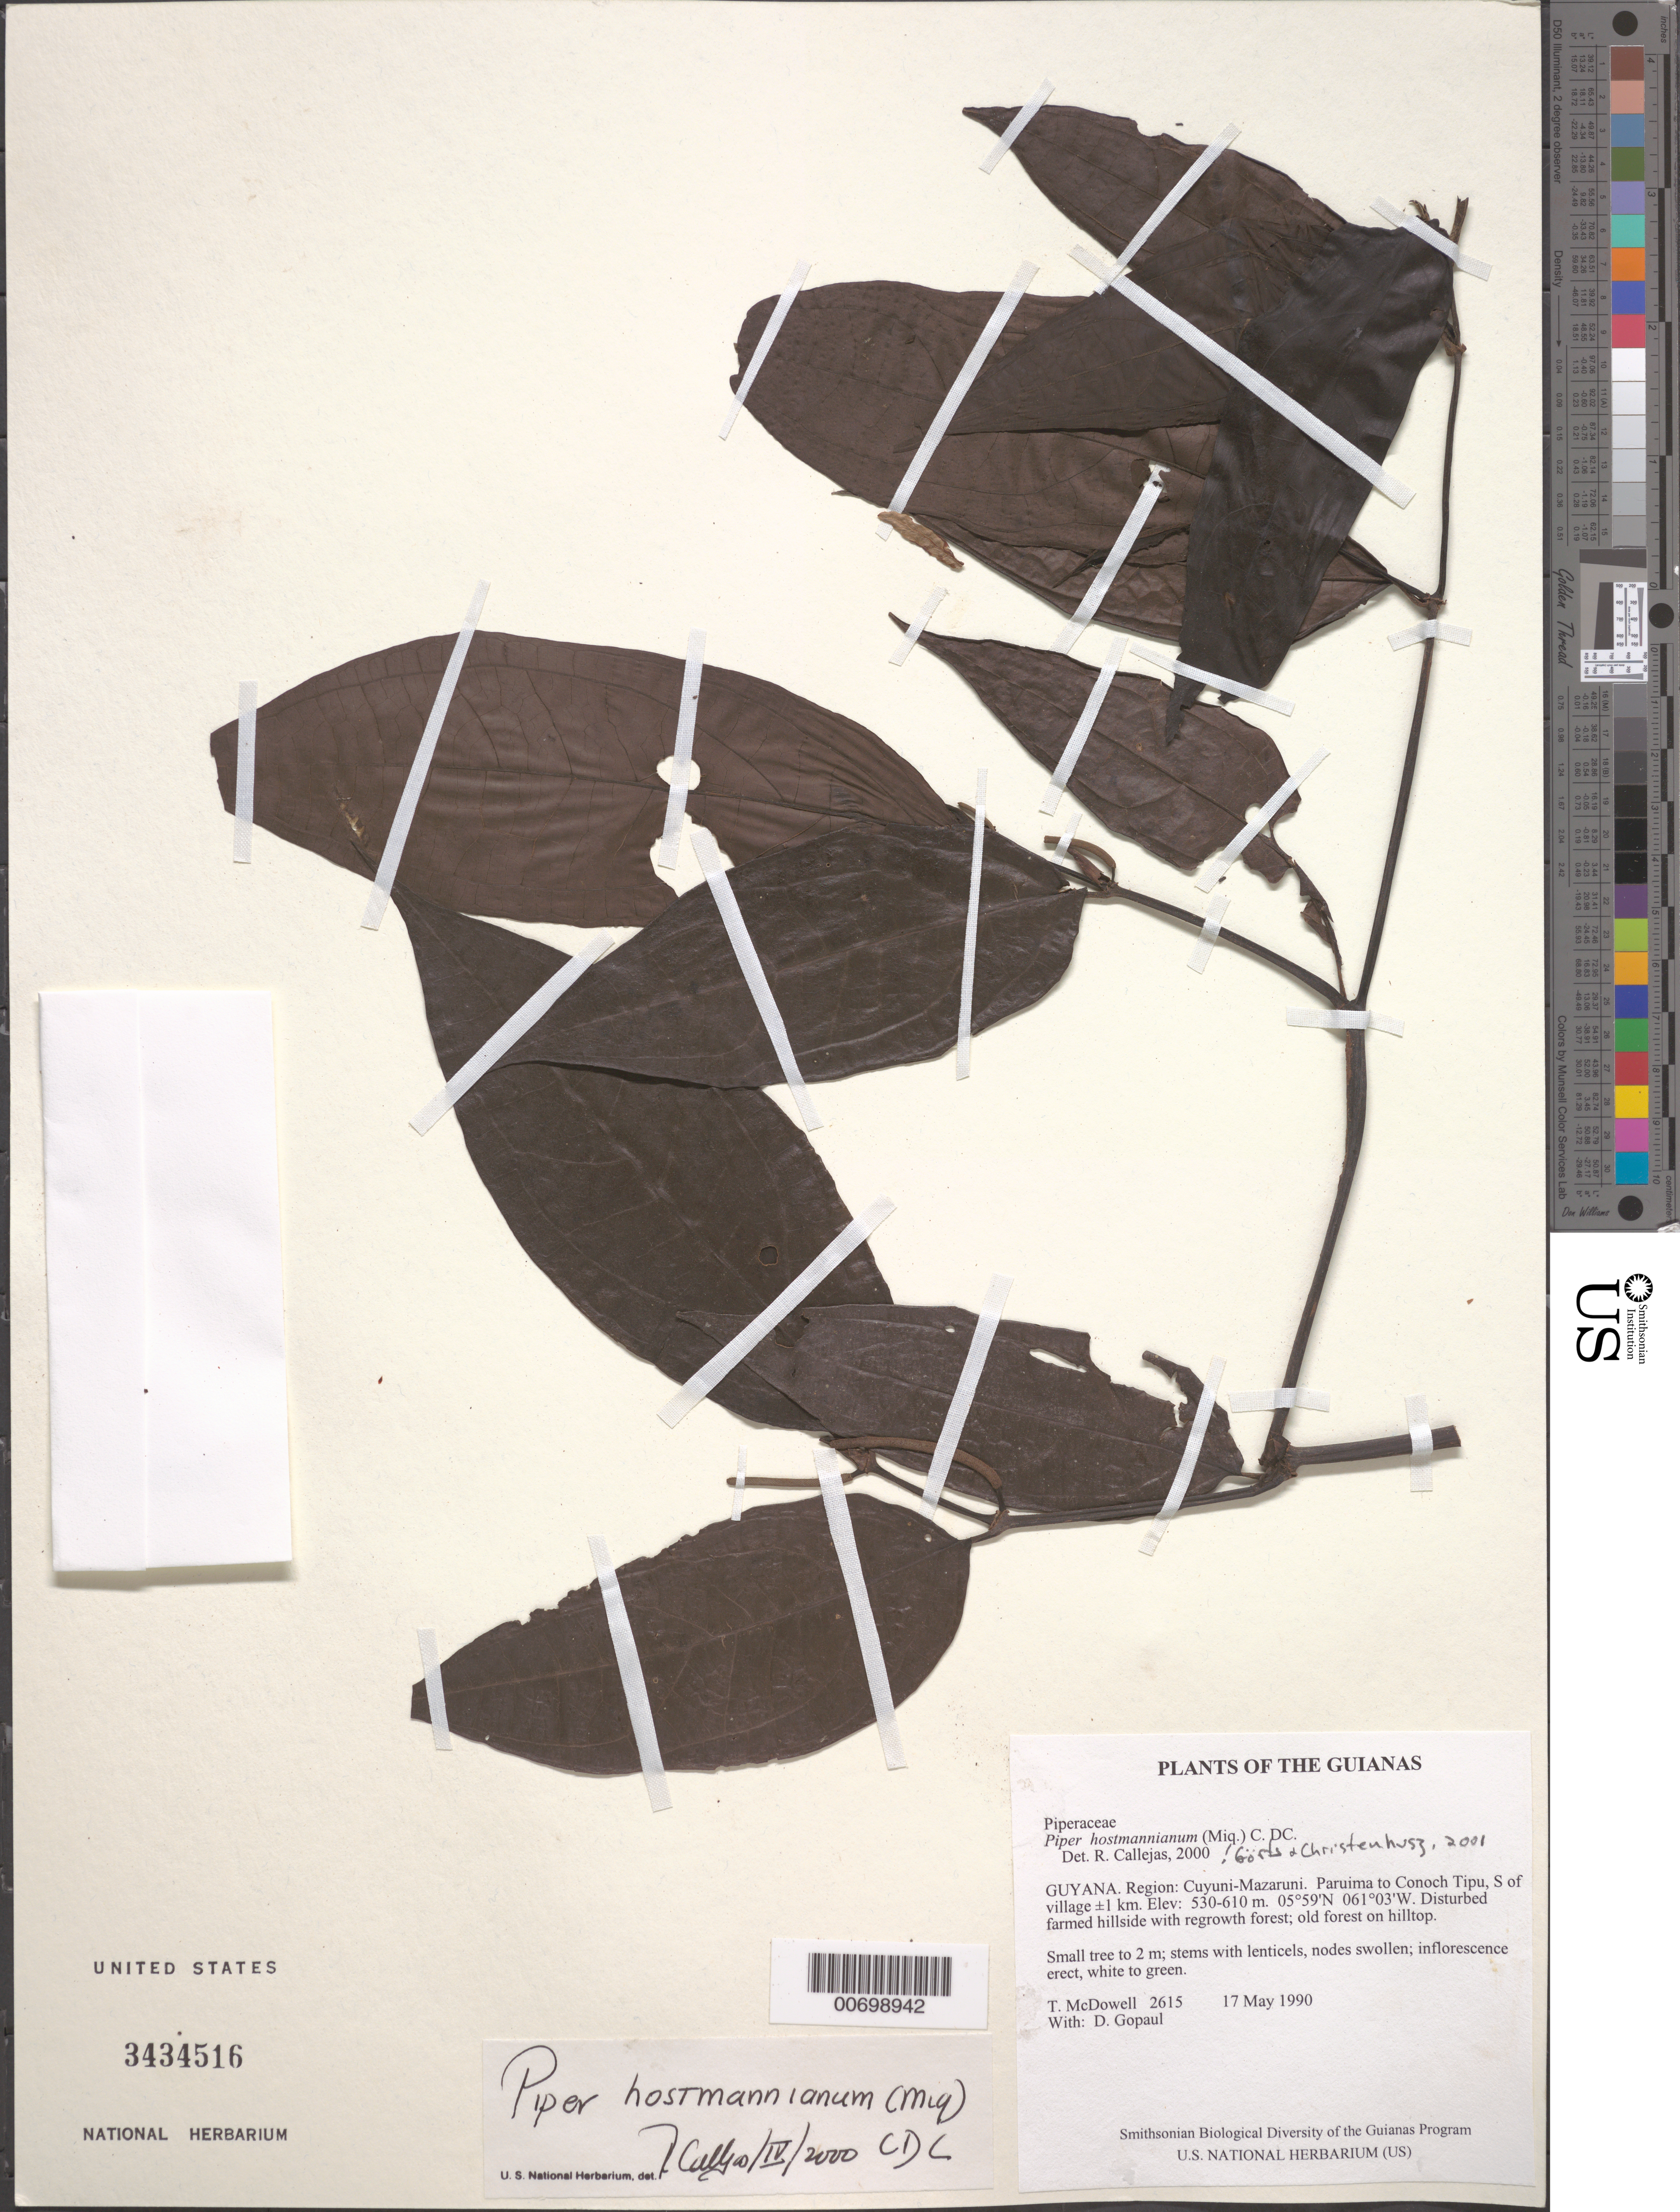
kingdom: Plantae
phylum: Tracheophyta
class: Magnoliopsida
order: Piperales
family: Piperaceae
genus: Piper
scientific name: Piper hostmannianum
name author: (Miq.) C. DC.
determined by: Görts-van Rijn, A. R.; Christenhusz, M. J.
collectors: T. McDowell & D. Gopaul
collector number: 2615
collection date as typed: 17 May 1990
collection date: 1990-05-17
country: Guyana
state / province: Cuyuni-Mazaruni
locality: Paruima to Conoch Tipu, S of village ±1 km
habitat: Disturbed farmed hillside with regrowth forest; old forest on hilltop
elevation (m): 530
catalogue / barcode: US 3434516